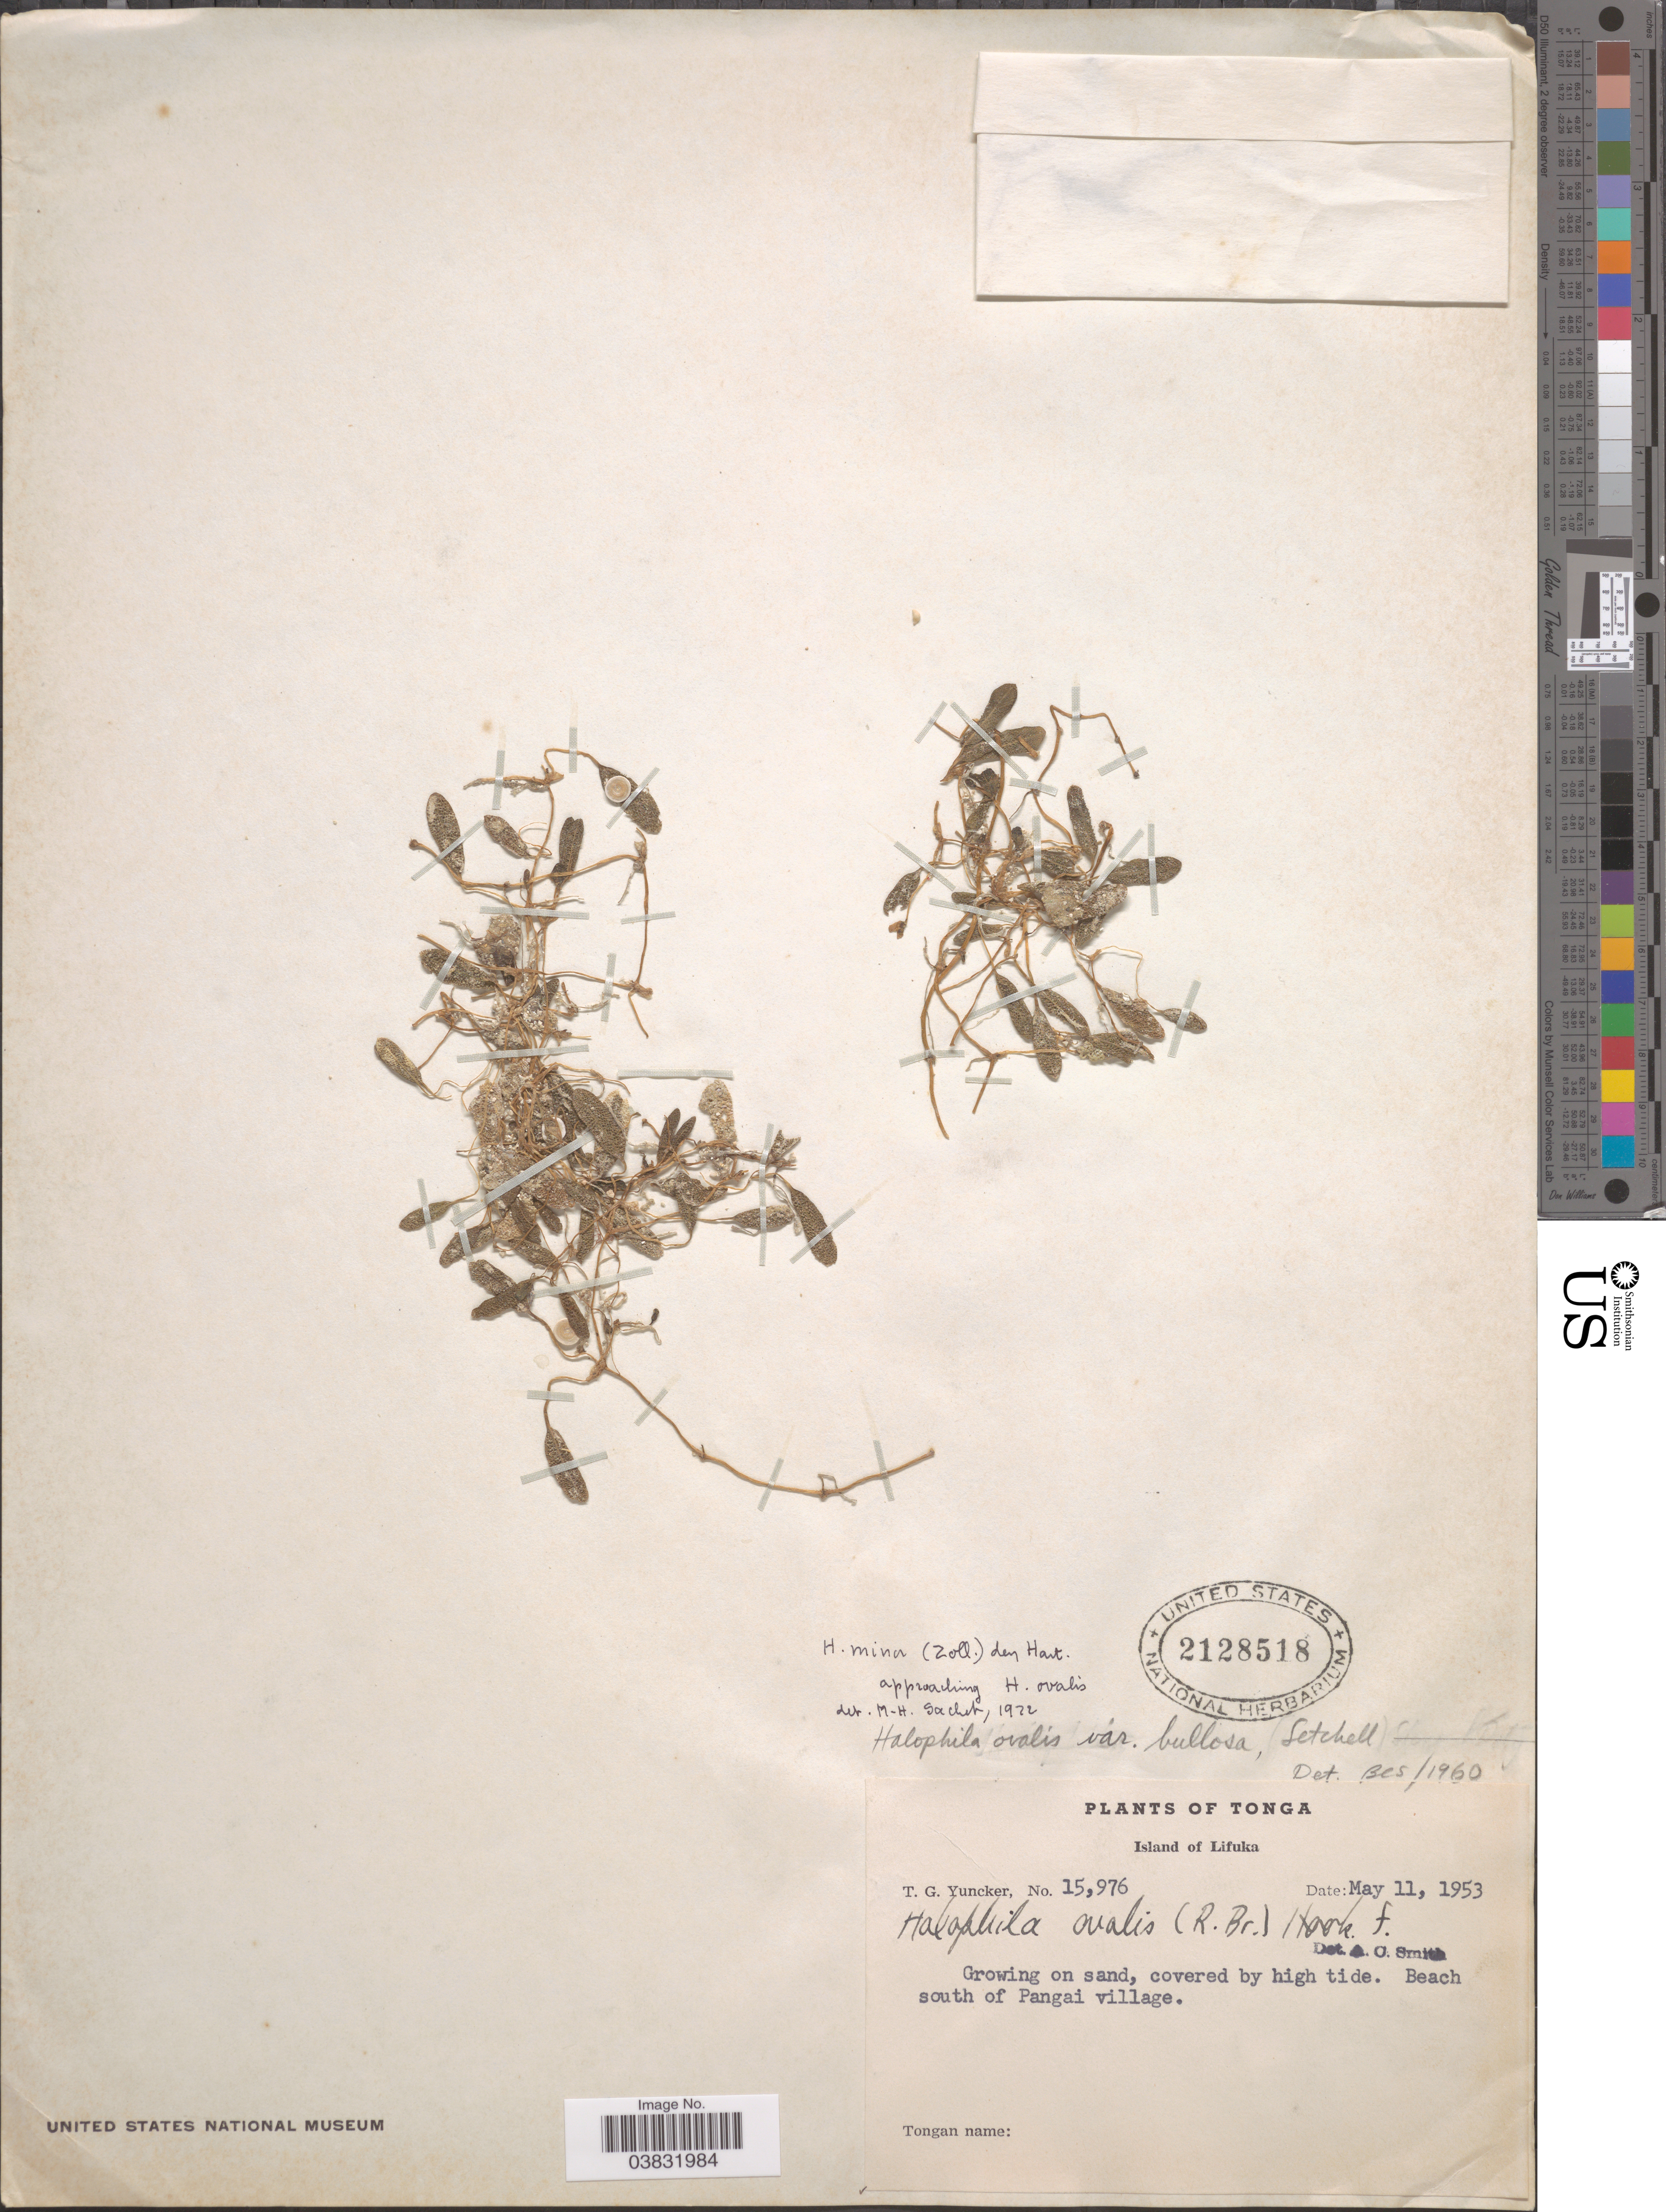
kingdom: Plantae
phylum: Tracheophyta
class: Liliopsida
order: Alismatales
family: Hydrocharitaceae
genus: Halophila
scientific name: Halophila ovalis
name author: (R. Br.) Hook. f.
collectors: T. G. Yuncker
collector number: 15976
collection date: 1953-05-11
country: Tonga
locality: Island of Lifuka. Beach south of Pangai village.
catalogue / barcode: US 2128518